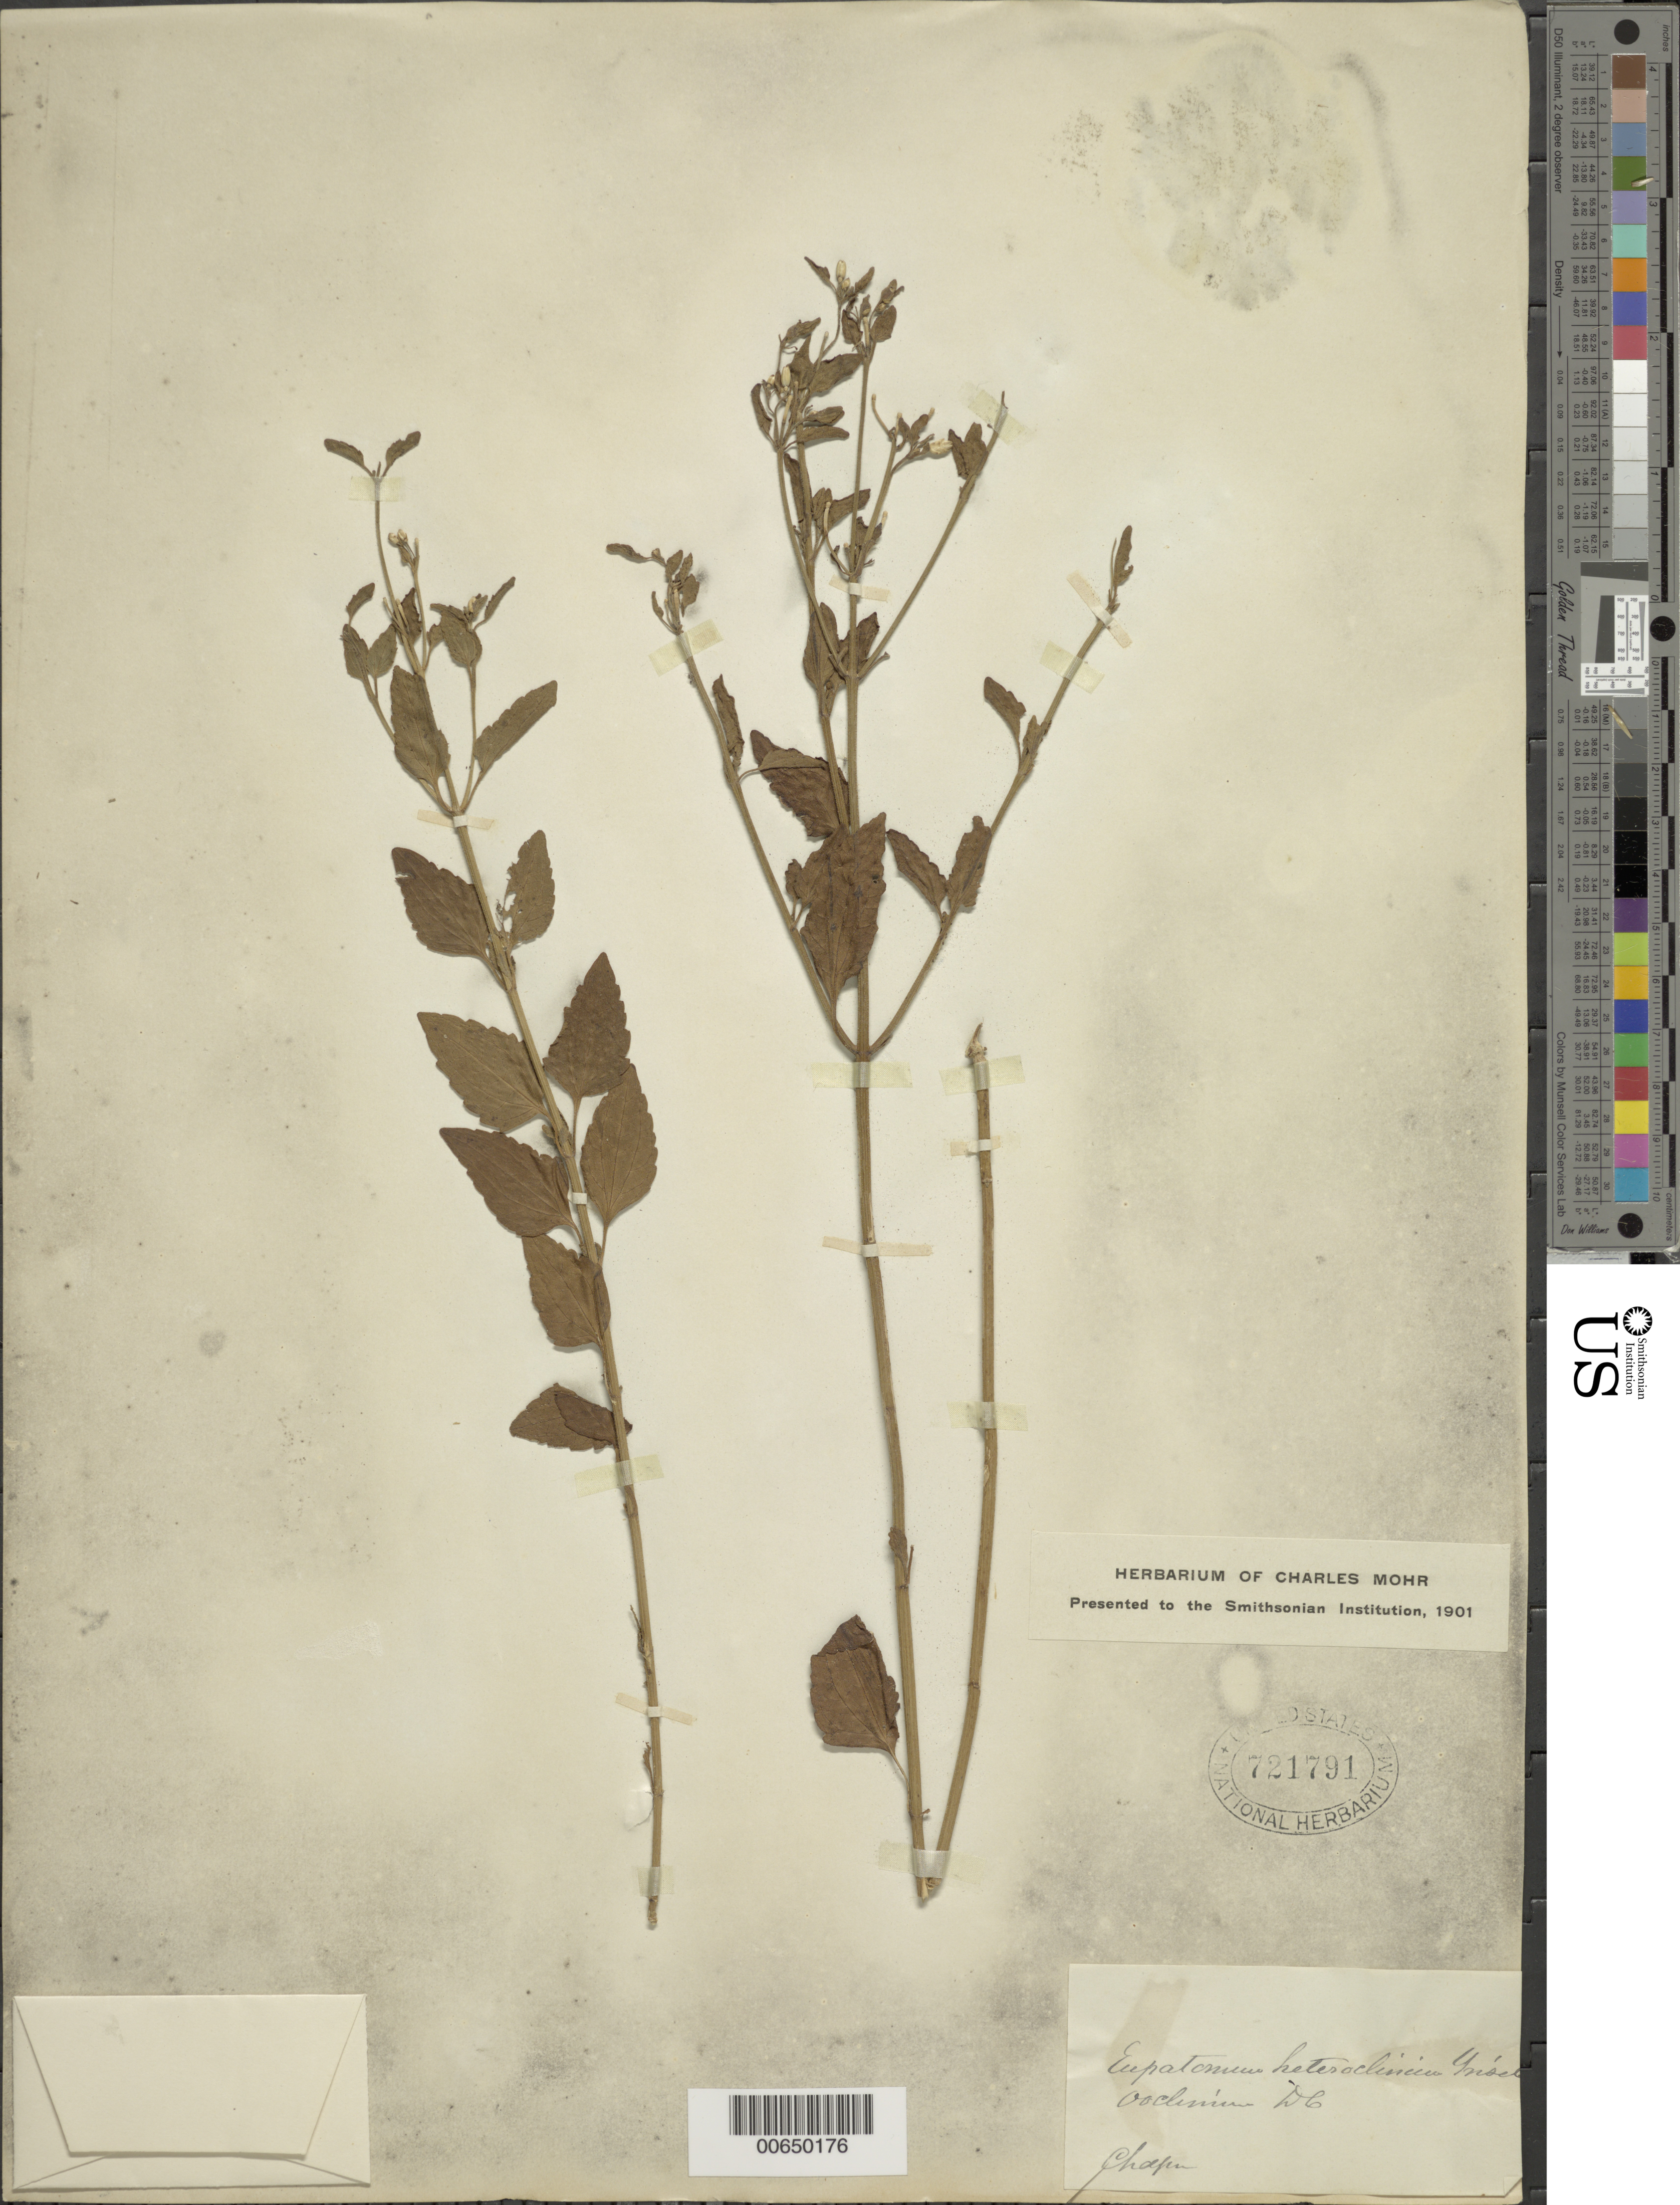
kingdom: Plantae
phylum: Tracheophyta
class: Magnoliopsida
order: Asterales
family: Asteraceae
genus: Chromolaena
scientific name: Chromolaena frustrata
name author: (B.L. Rob.) R.M. King & H. Rob.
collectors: ex herb. C. Mohr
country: United States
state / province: Florida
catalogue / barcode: US 721791